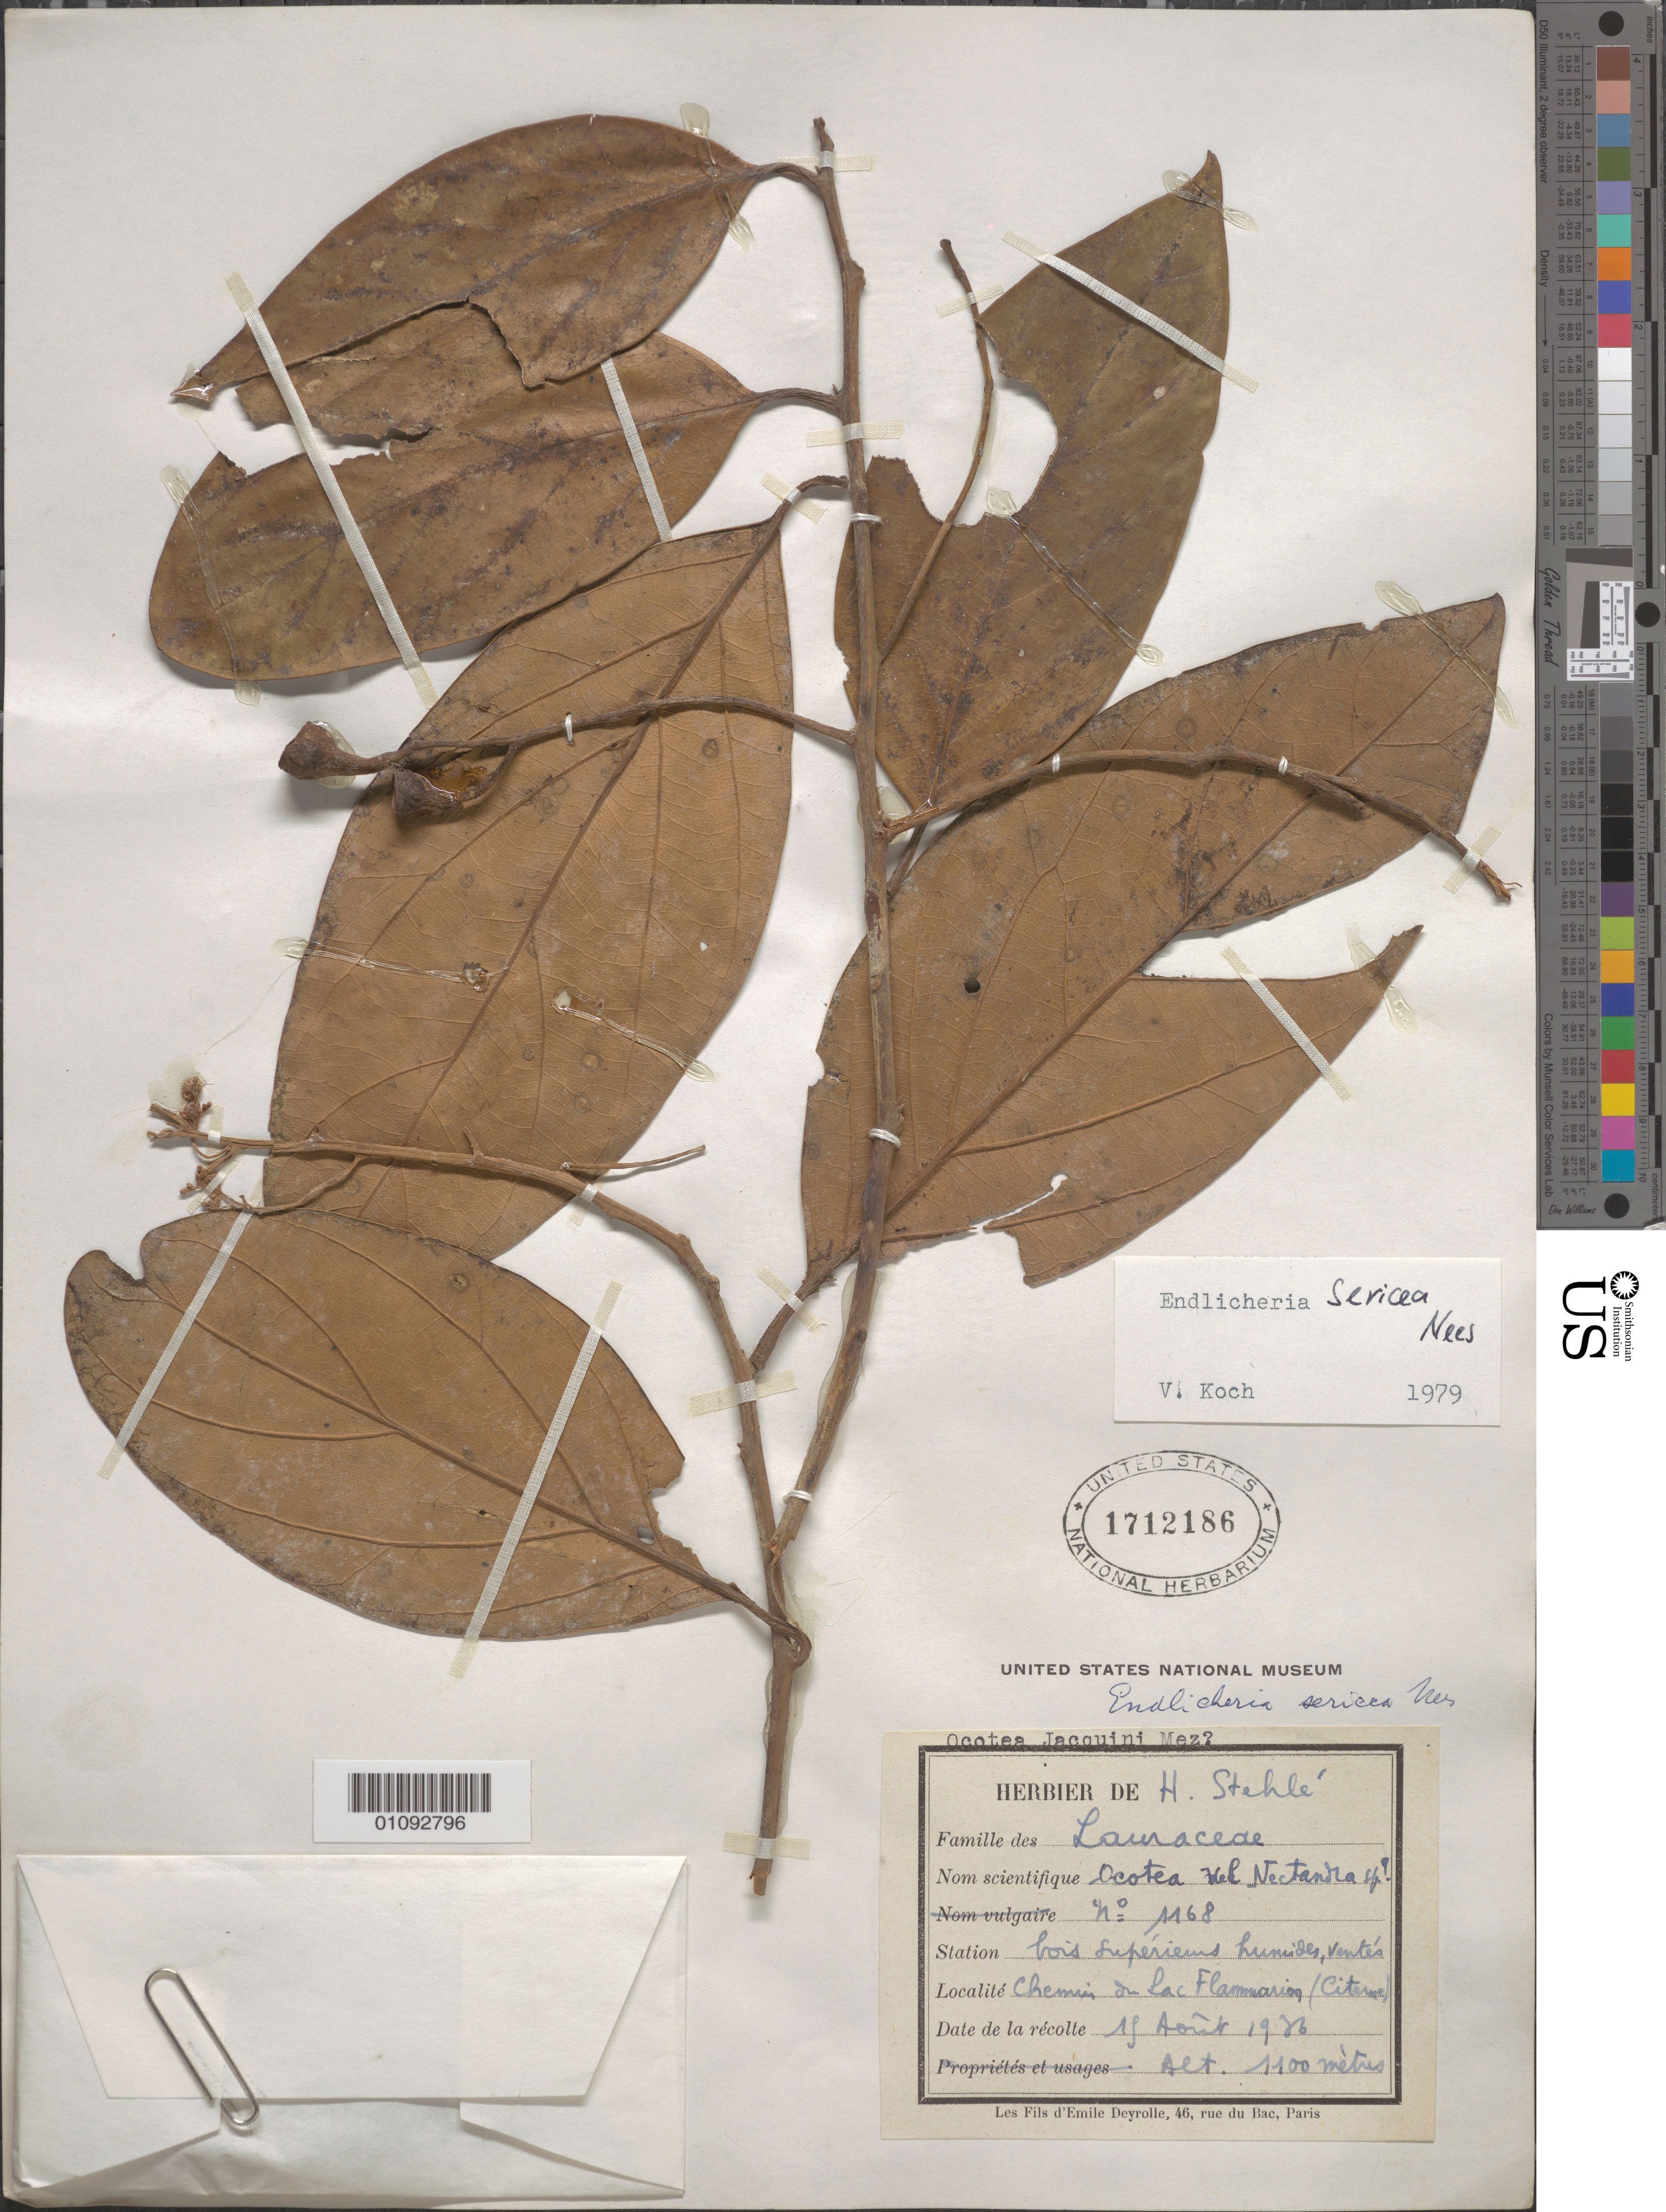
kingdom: Plantae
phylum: Tracheophyta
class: Magnoliopsida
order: Laurales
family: Lauraceae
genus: Endlicheria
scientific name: Endlicheria sericea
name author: Nees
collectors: H. Stehlé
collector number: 1168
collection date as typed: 15 Aug 1936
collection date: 1936-08-15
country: Guadeloupe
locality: Chemin du Lac Flammarion (Citerne)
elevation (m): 1100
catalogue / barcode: US 1712186